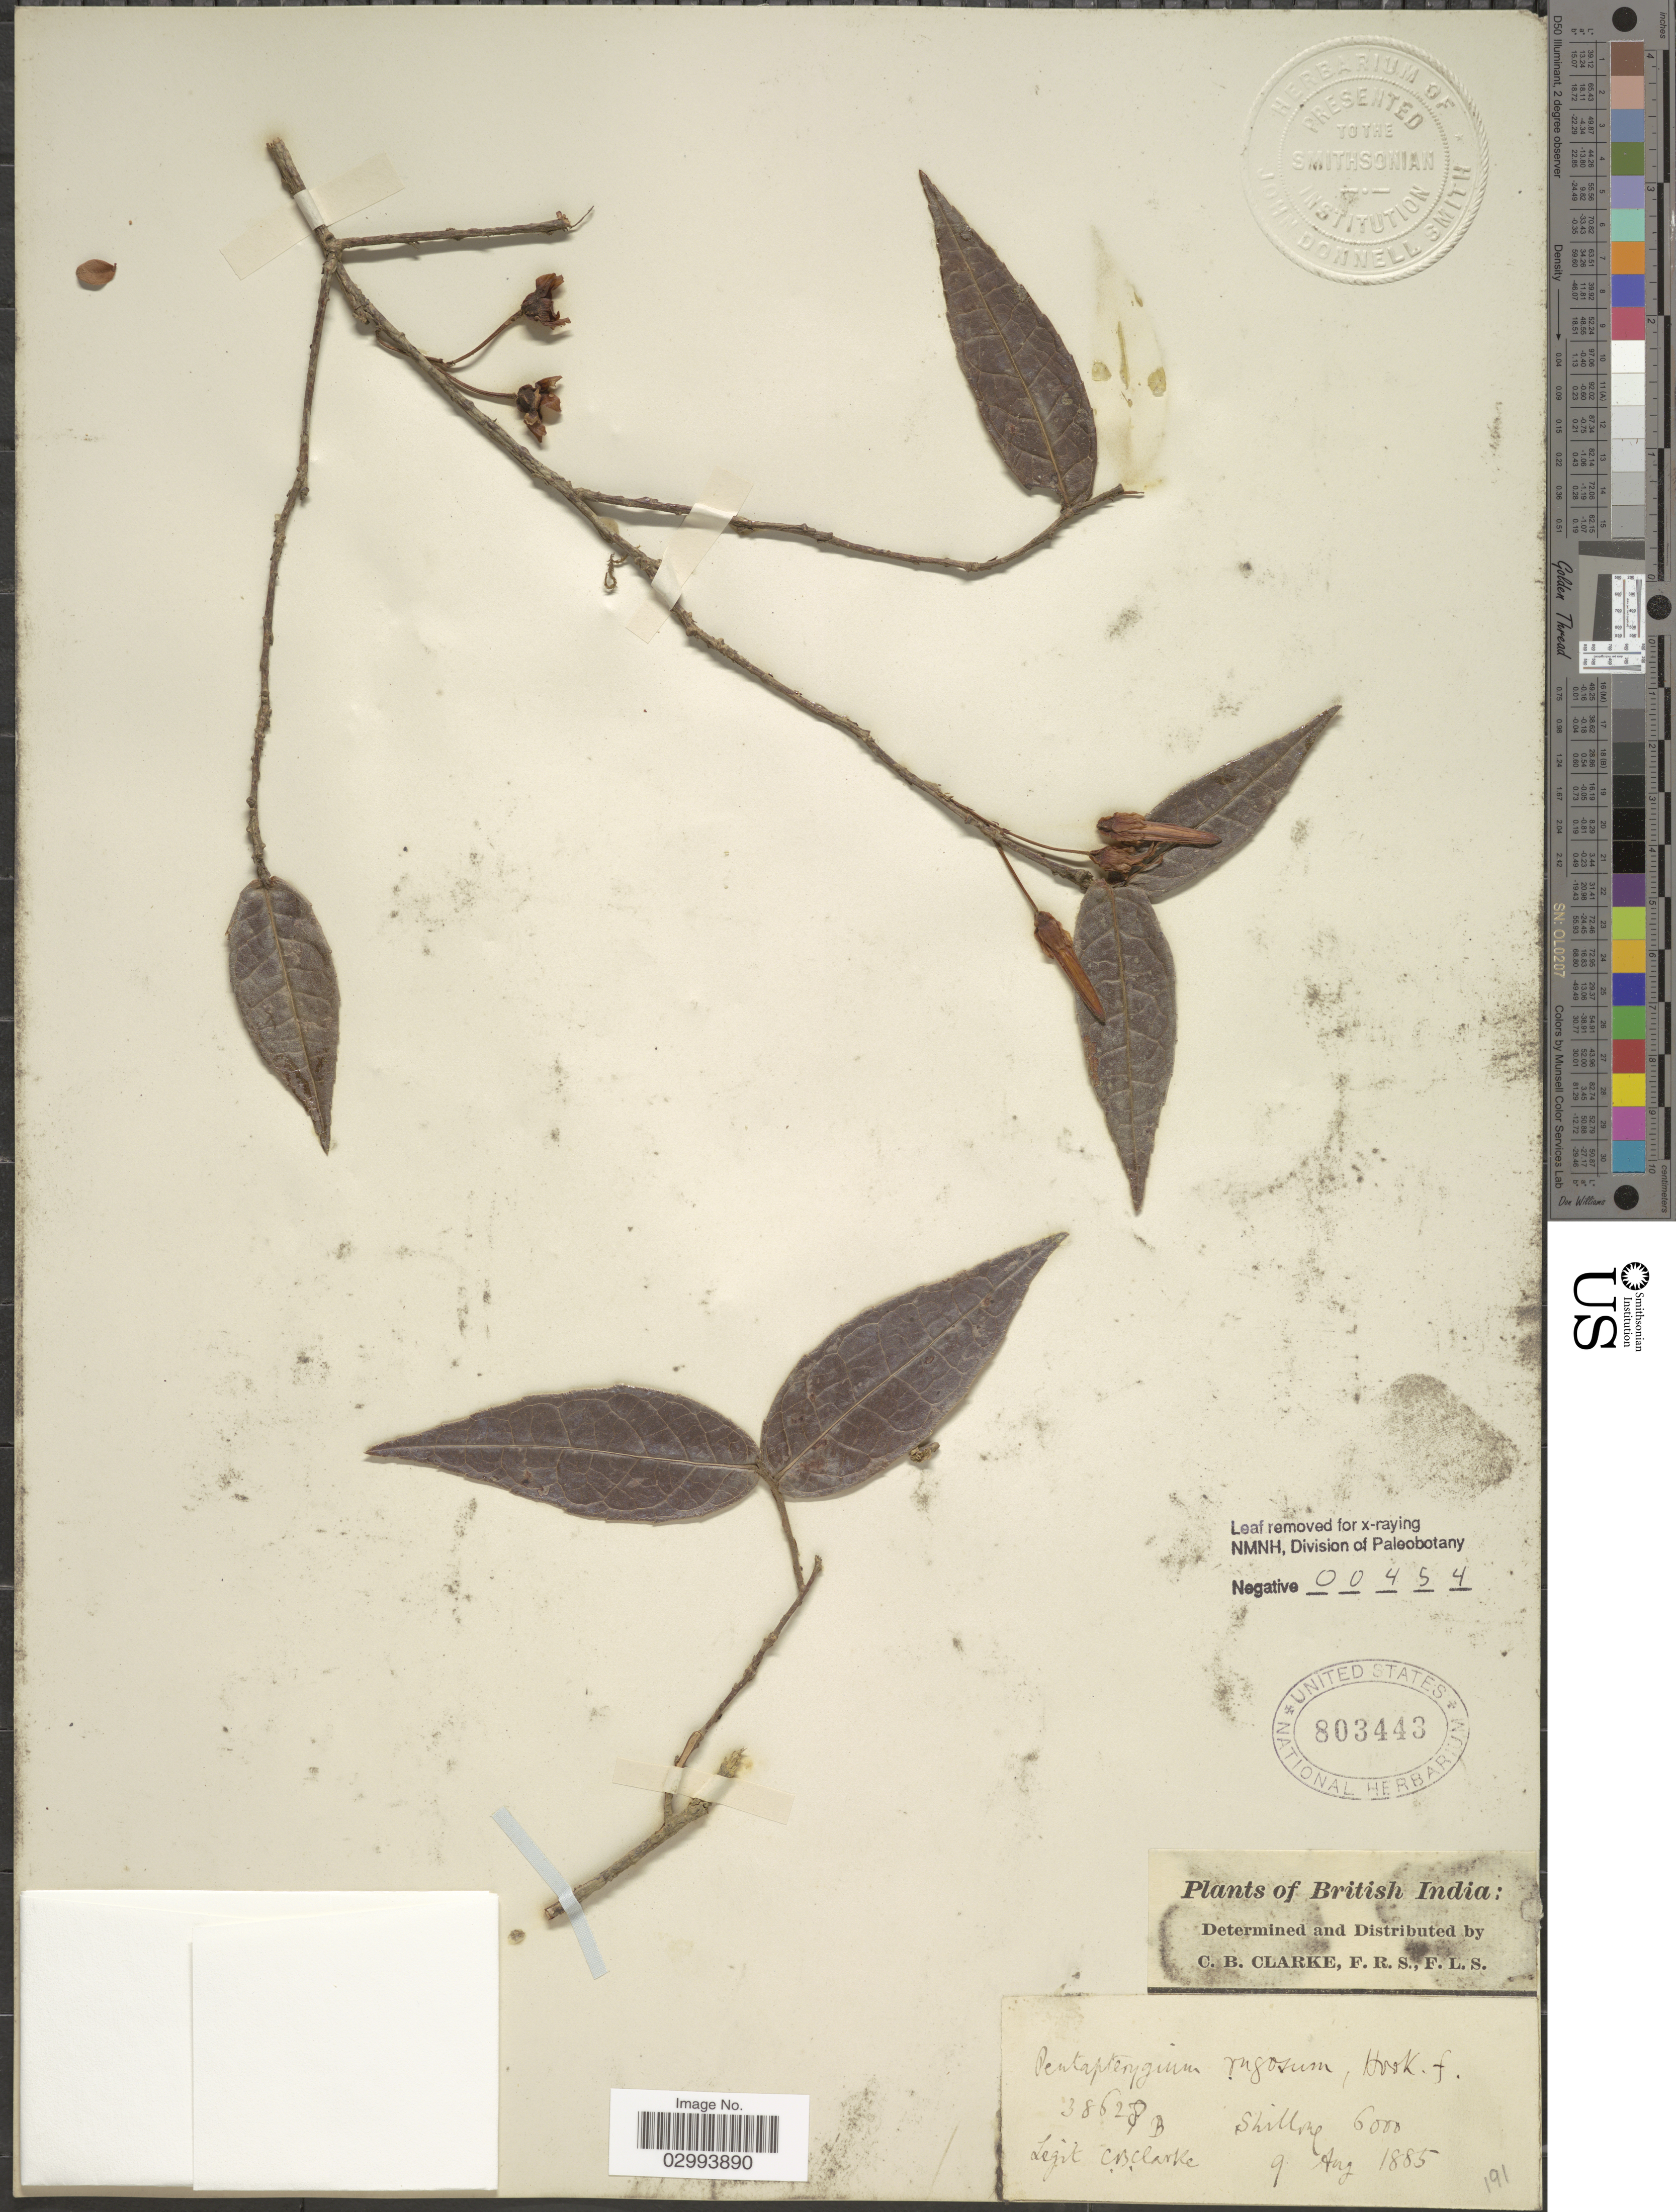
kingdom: Plantae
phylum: Tracheophyta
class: Magnoliopsida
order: Ericales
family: Ericaceae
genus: Pentapterygium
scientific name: Pentapterygium rugosum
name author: (Hook. & Thomson) Hook.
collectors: C. B. Clarke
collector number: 38628B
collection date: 1885-08-09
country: India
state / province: Meghalaya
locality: British India. Shillong.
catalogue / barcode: US 803443